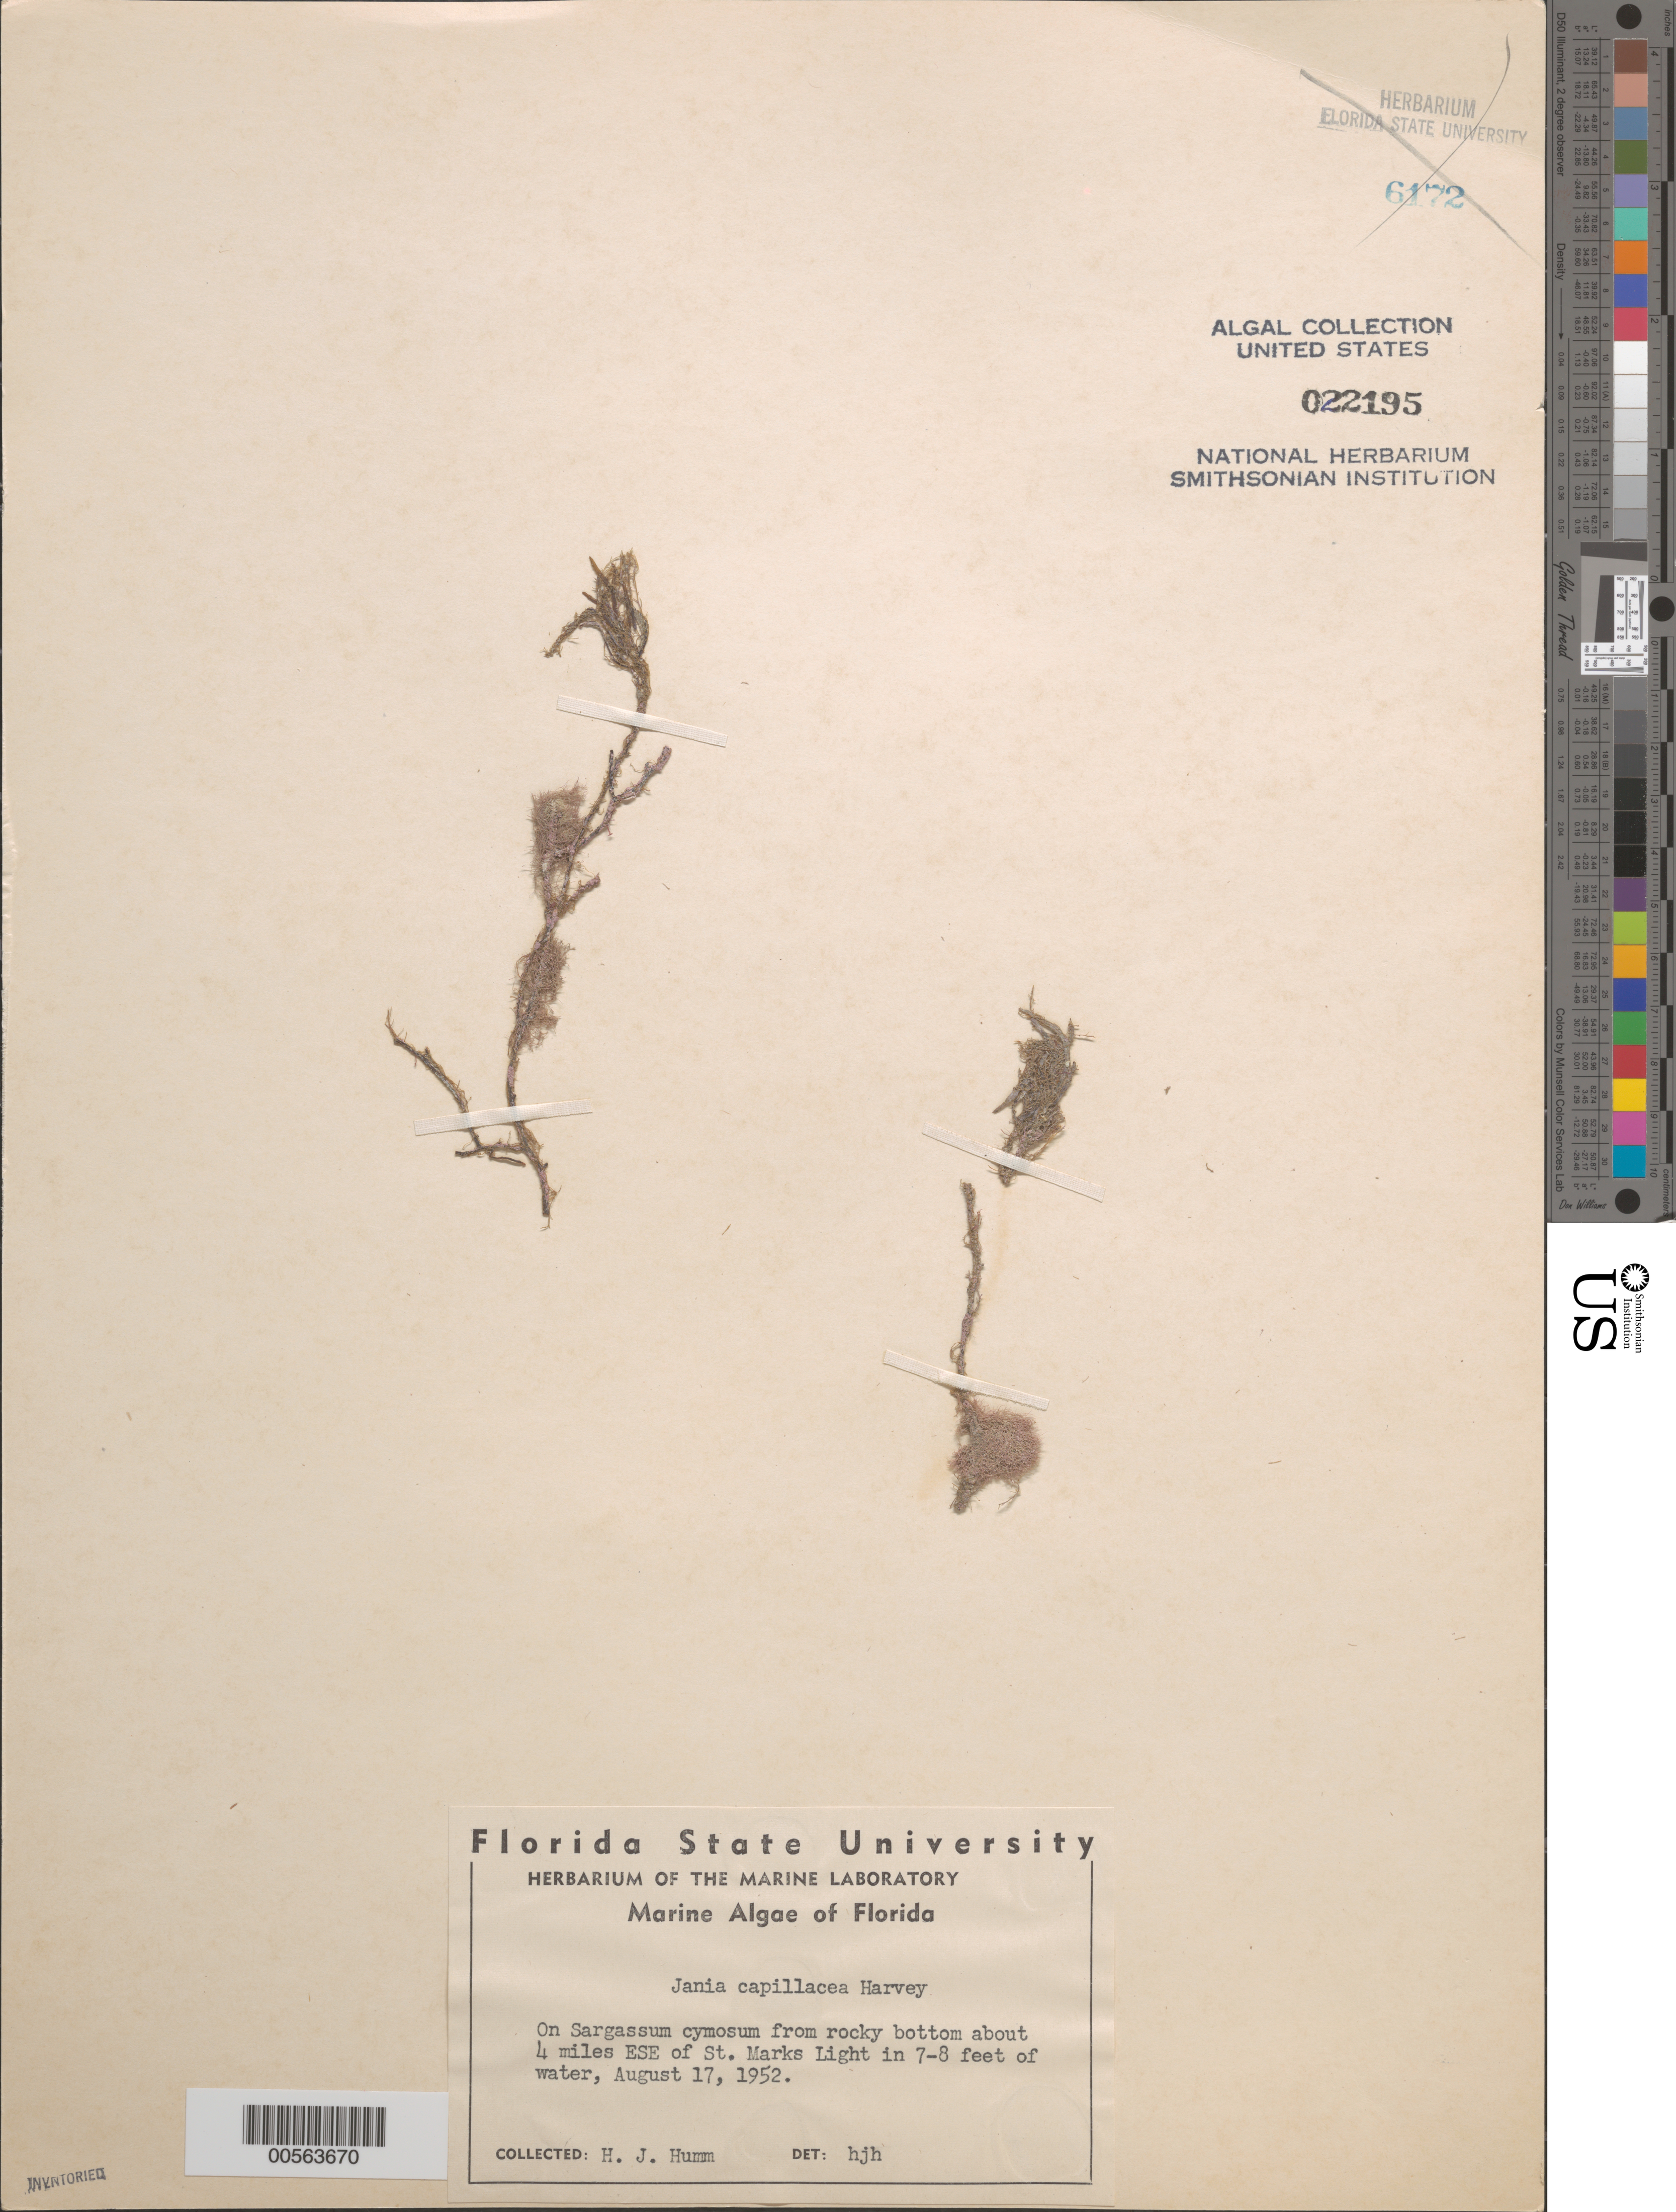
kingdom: Plantae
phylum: Rhodophyta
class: Florideophyceae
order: Corallinales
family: Corallinaceae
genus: Jania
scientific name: Jania capillacea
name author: Harv.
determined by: Humm, Harold J.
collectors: H. J. Humm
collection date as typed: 17 Aug 1952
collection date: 1952-08-17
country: United States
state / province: Florida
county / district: Franklin County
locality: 4 miles east southeast of St. Marks Light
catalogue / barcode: US 22195